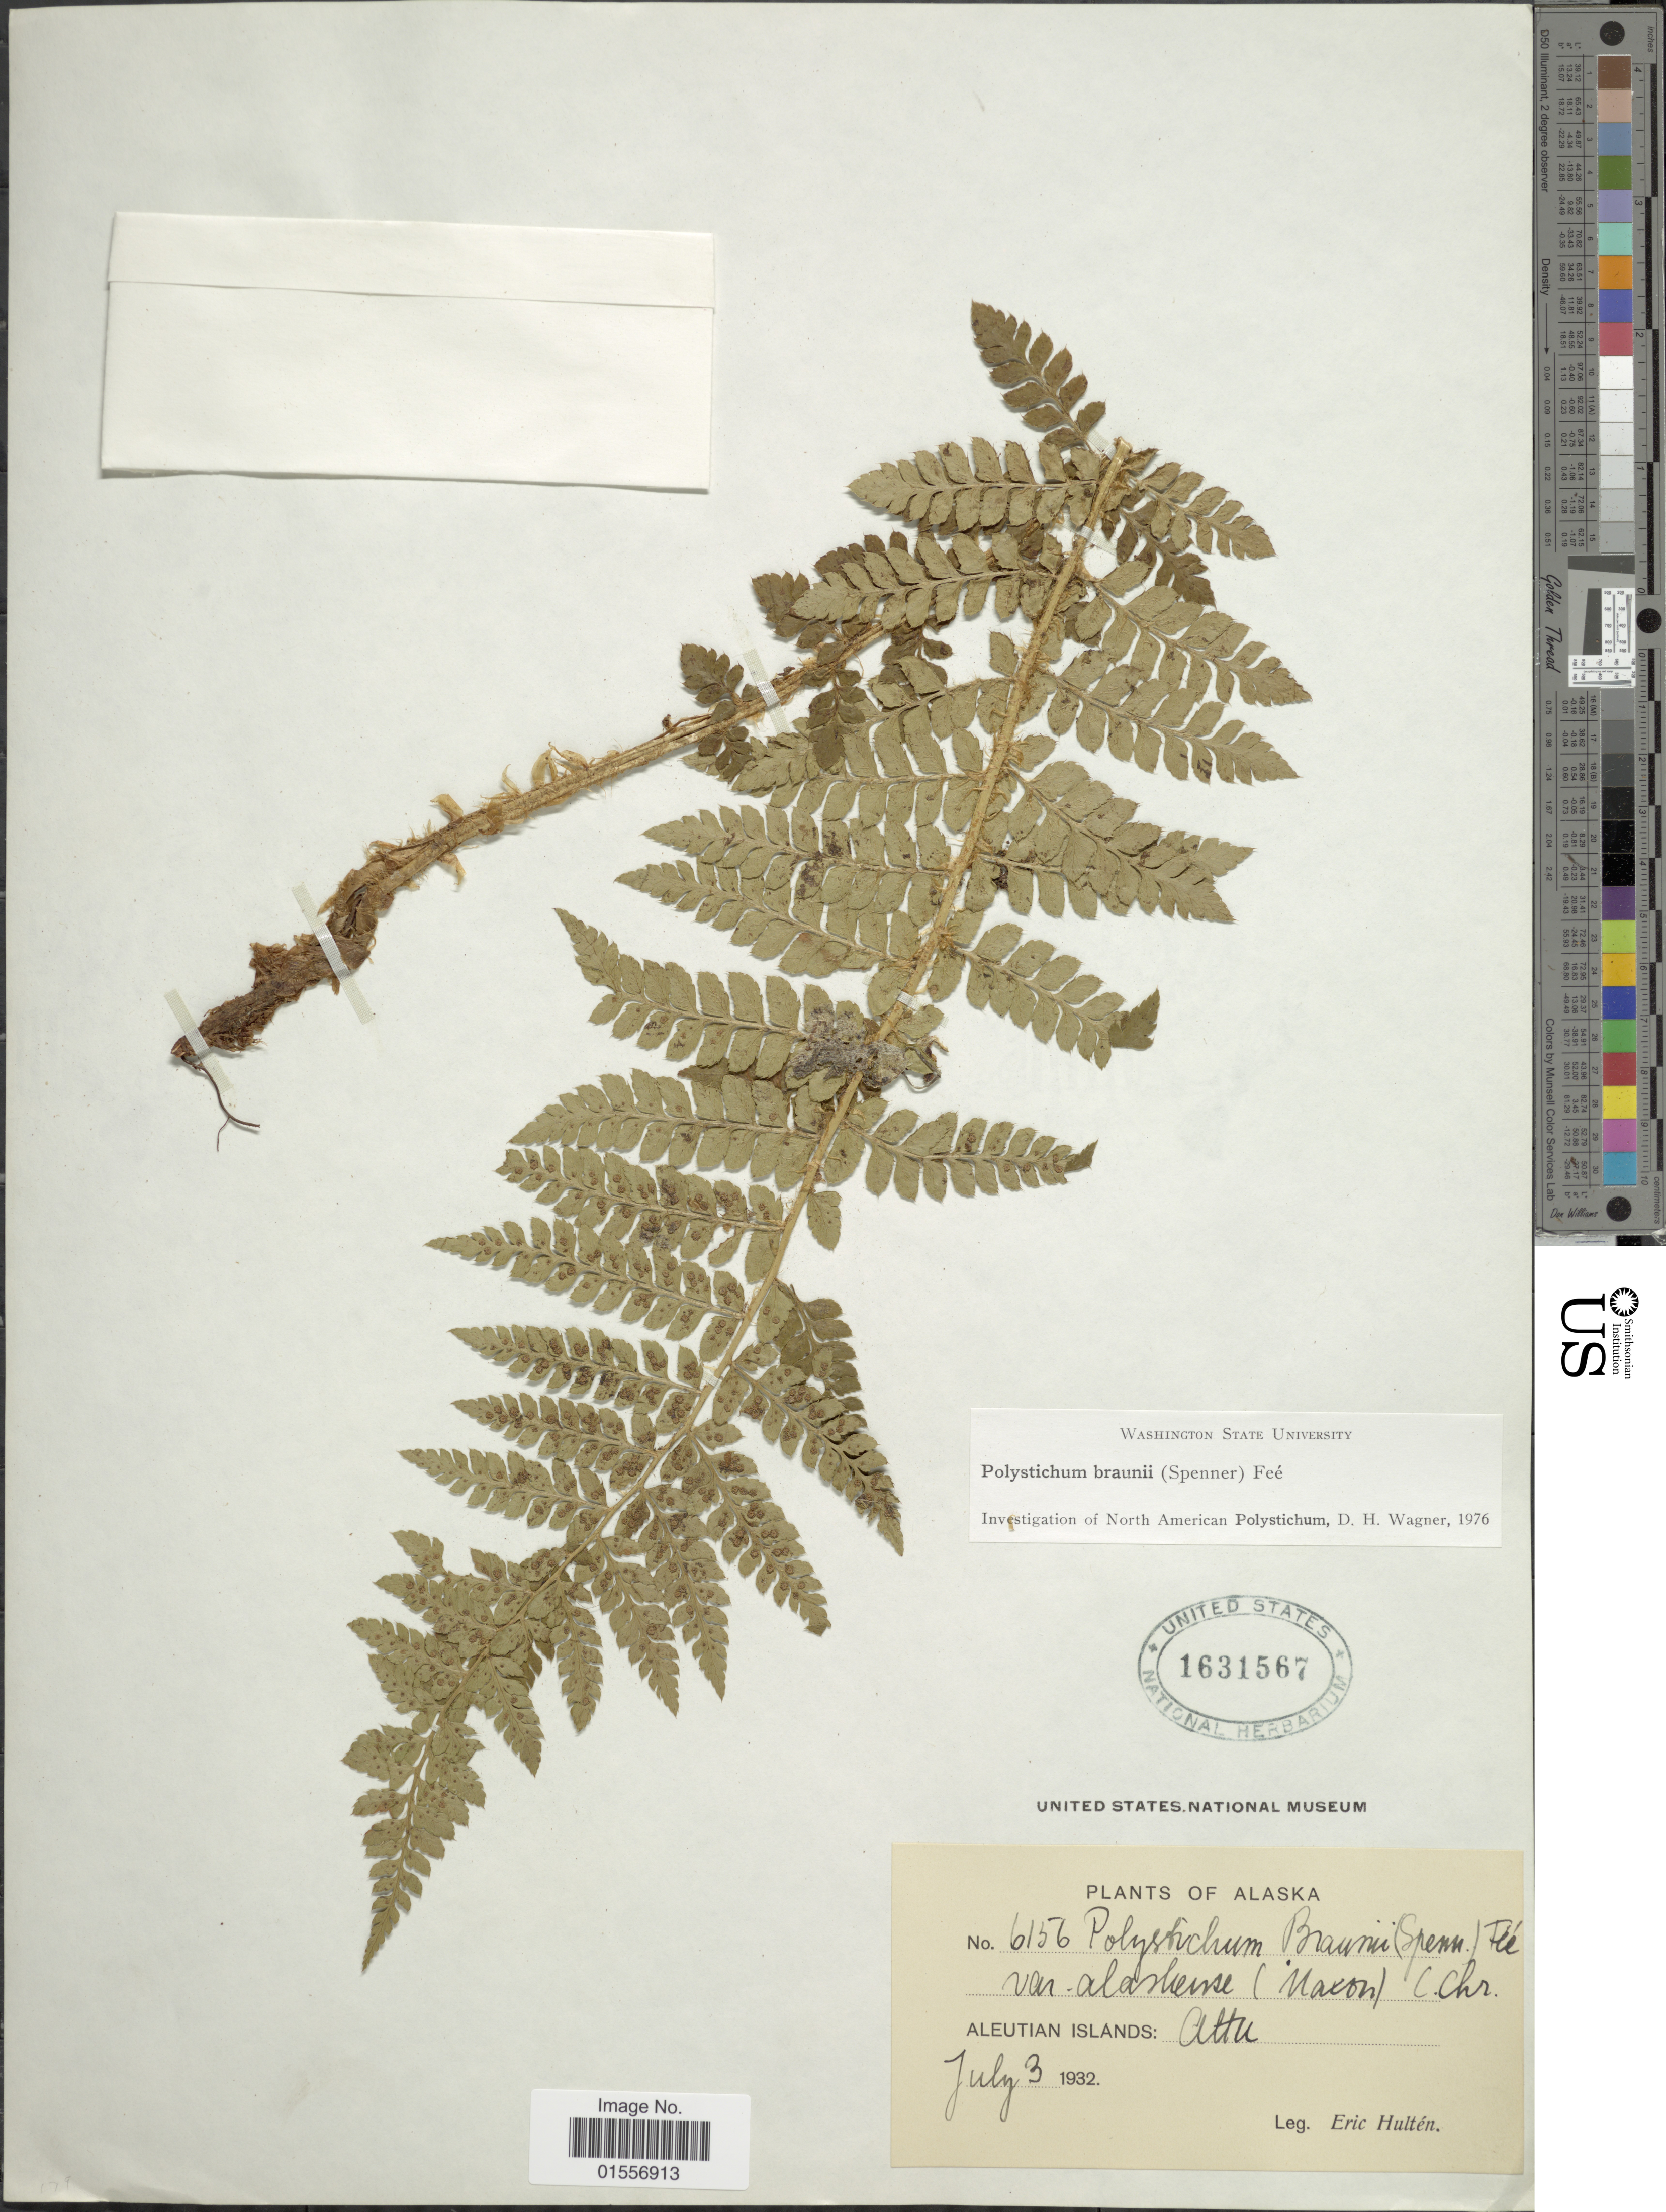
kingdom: Plantae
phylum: Tracheophyta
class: Polypodiopsida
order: Polypodiales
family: Dryopteridaceae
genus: Polystichum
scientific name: Polystichum braunii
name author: (Spenn.) Fée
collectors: E. G. Hultén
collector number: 6156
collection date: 1932-07-03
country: United States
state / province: Alaska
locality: Aleutian Islands: Attu.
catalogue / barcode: US 1631567